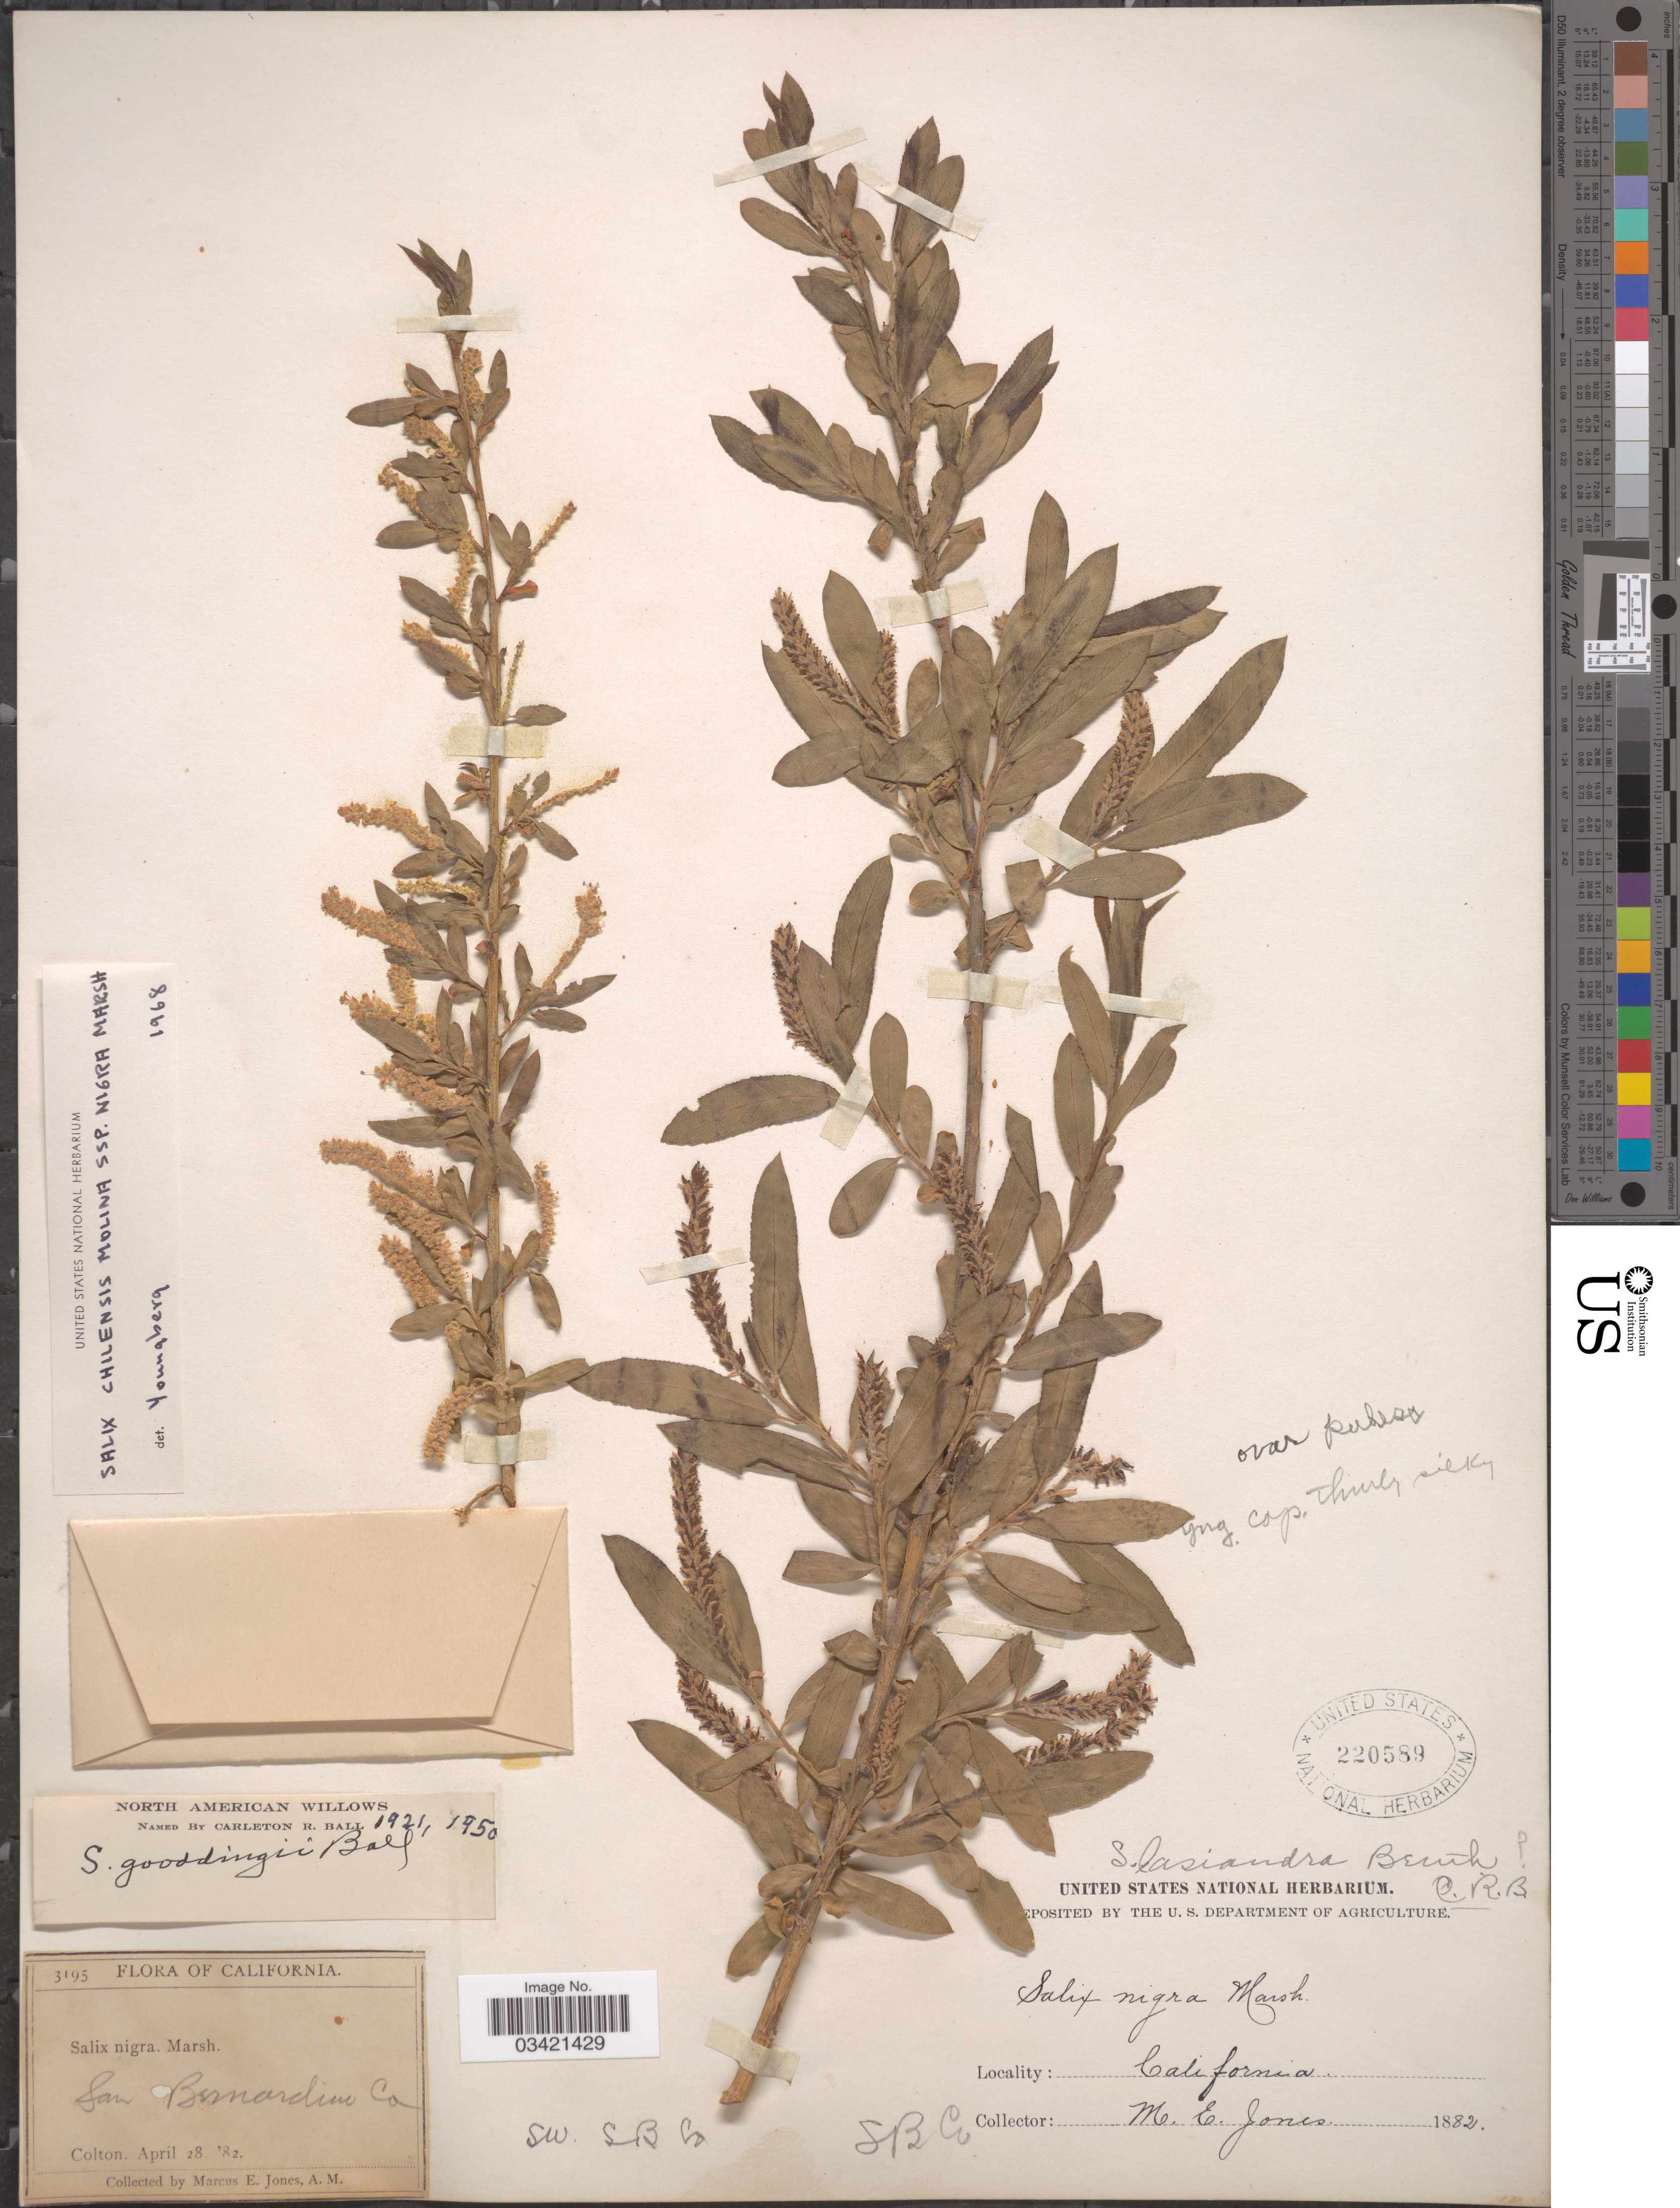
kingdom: Plantae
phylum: Tracheophyta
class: Magnoliopsida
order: Malpighiales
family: Salicaceae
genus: Salix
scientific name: Salix gooddingii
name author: C.R. Ball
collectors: M. E. Jones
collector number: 3195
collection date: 1882-04-28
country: United States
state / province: California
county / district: San Bernardino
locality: San Bernardino Co. Colton. Sw. SB Co.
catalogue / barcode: US 220589